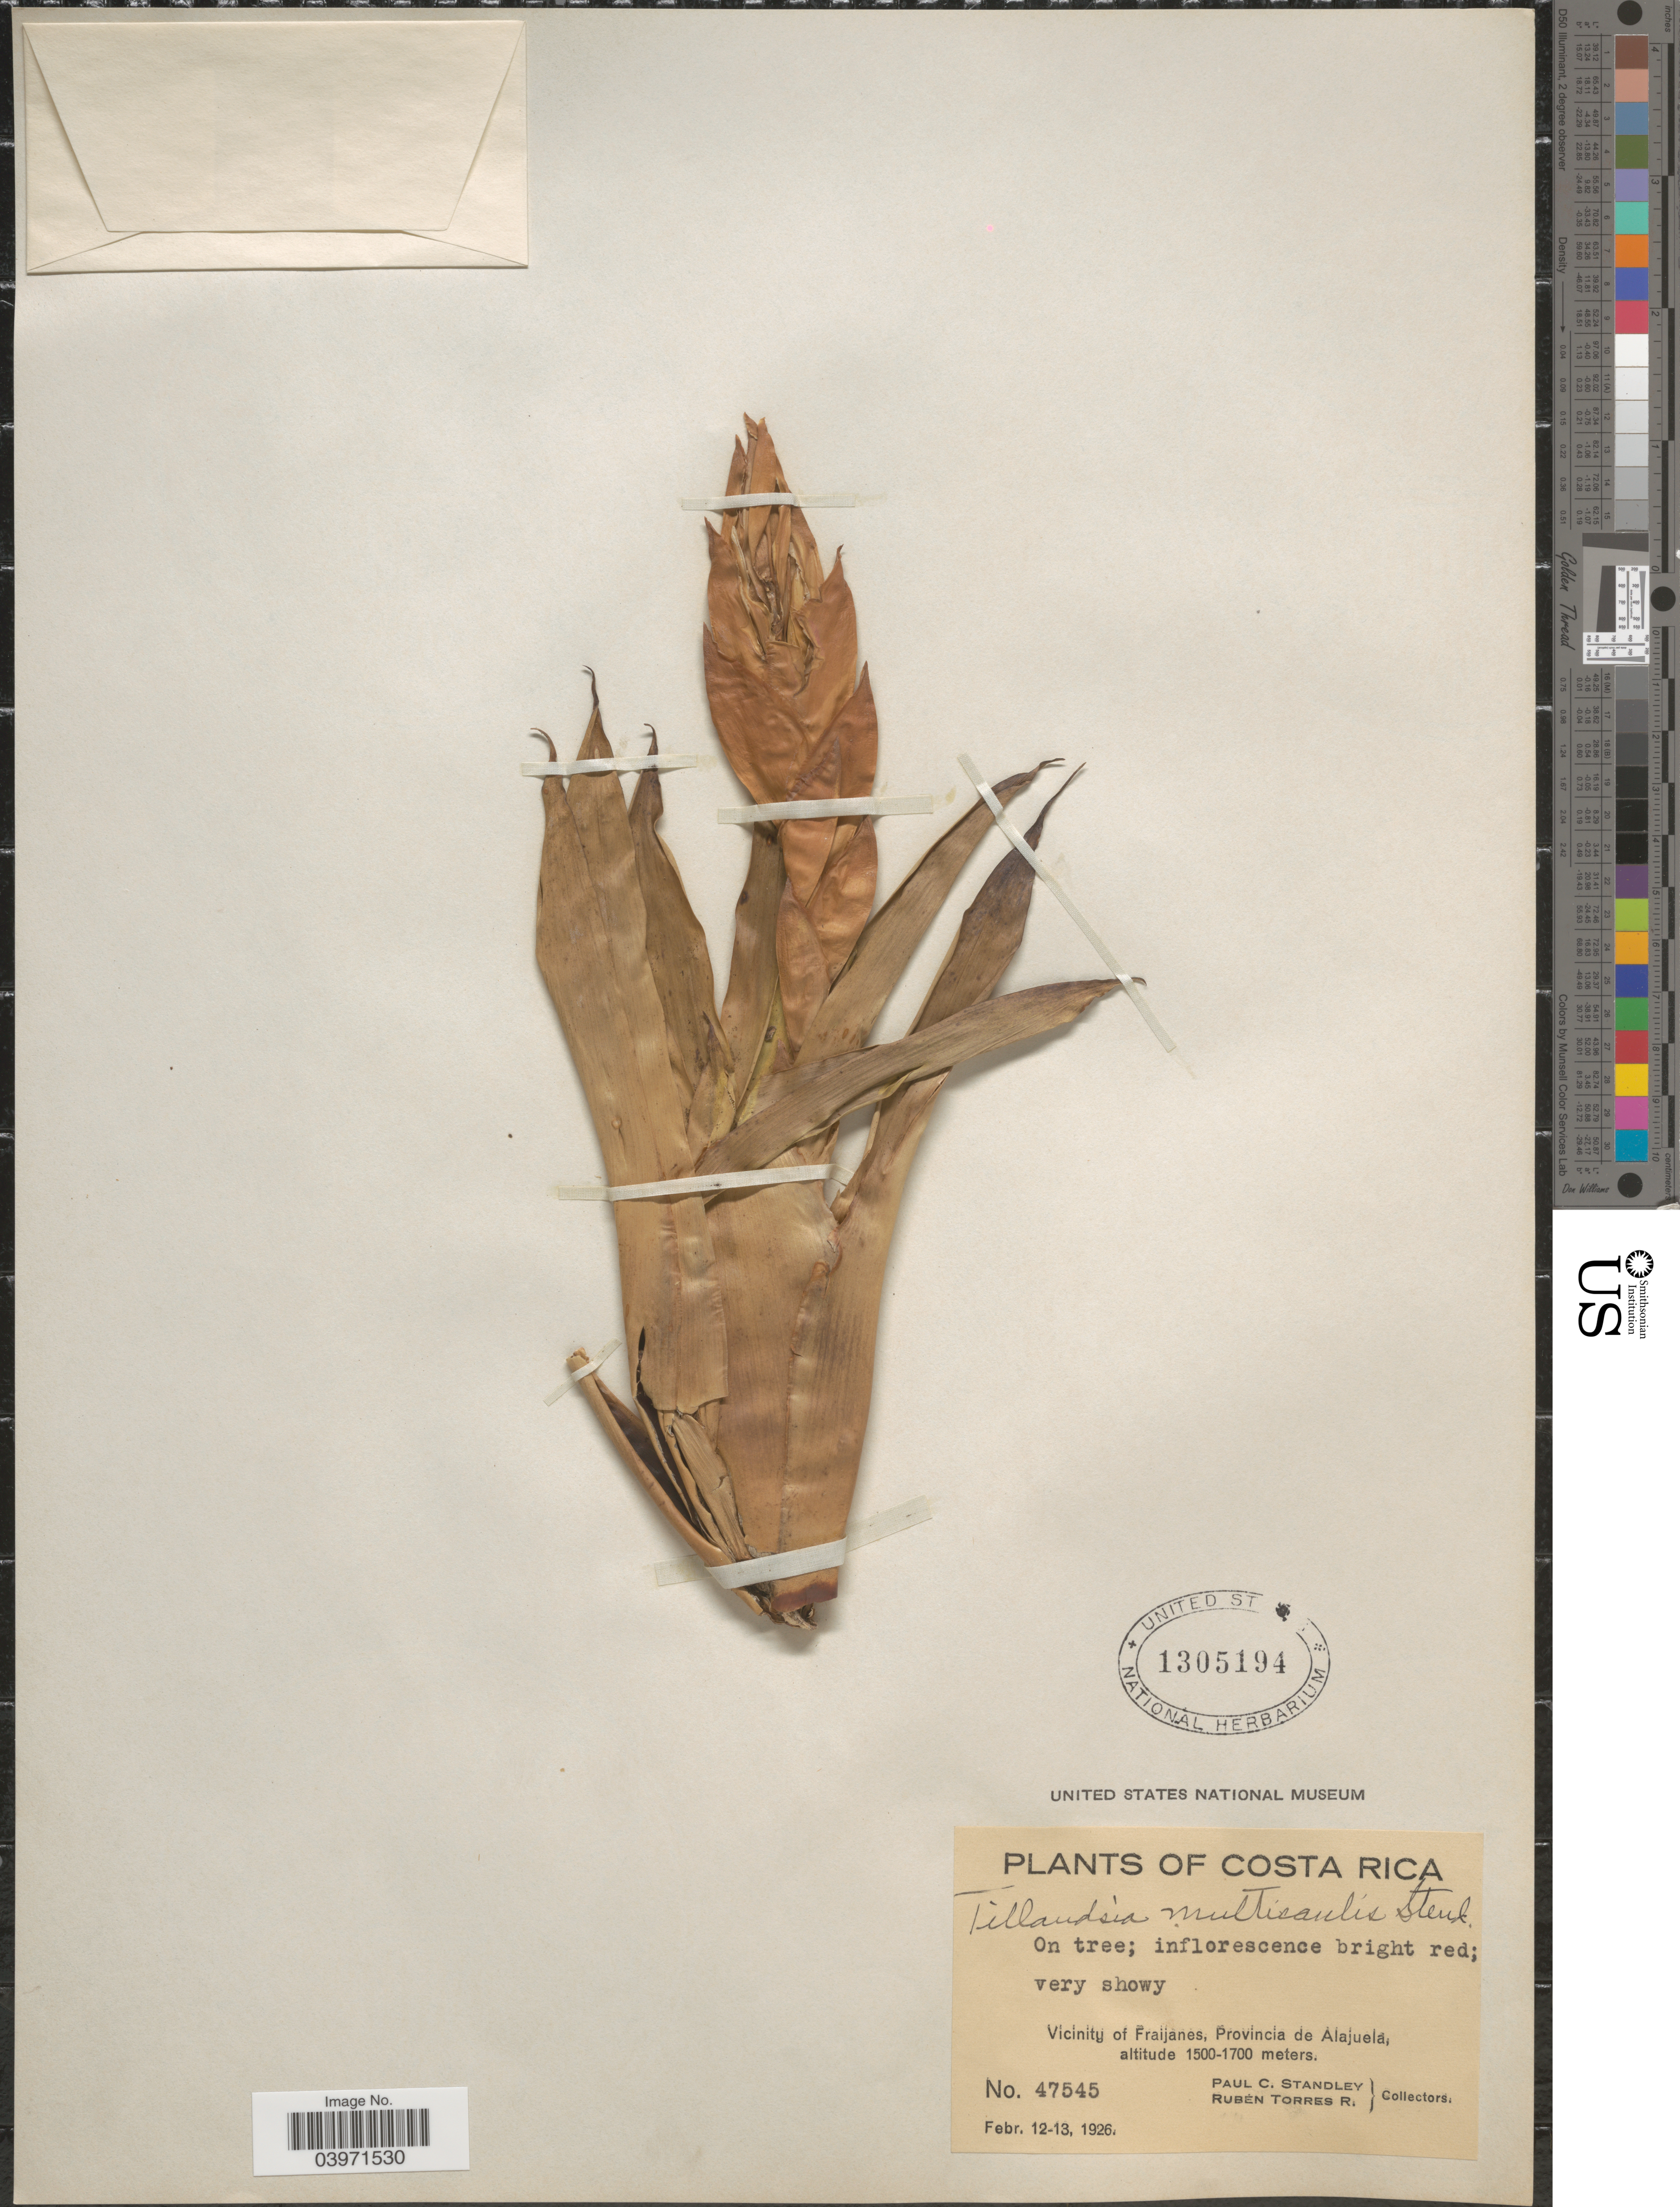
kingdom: Plantae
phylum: Tracheophyta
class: Liliopsida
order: Poales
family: Bromeliaceae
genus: Tillandsia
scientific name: Tillandsia multicaulis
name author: Steud.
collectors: P. C. Standley & R. Torres Rojas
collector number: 47545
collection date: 1926-02-12/1926-02-13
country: Costa Rica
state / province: Alajuela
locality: Vicinity of Fraijanes.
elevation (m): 1500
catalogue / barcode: US 1305194